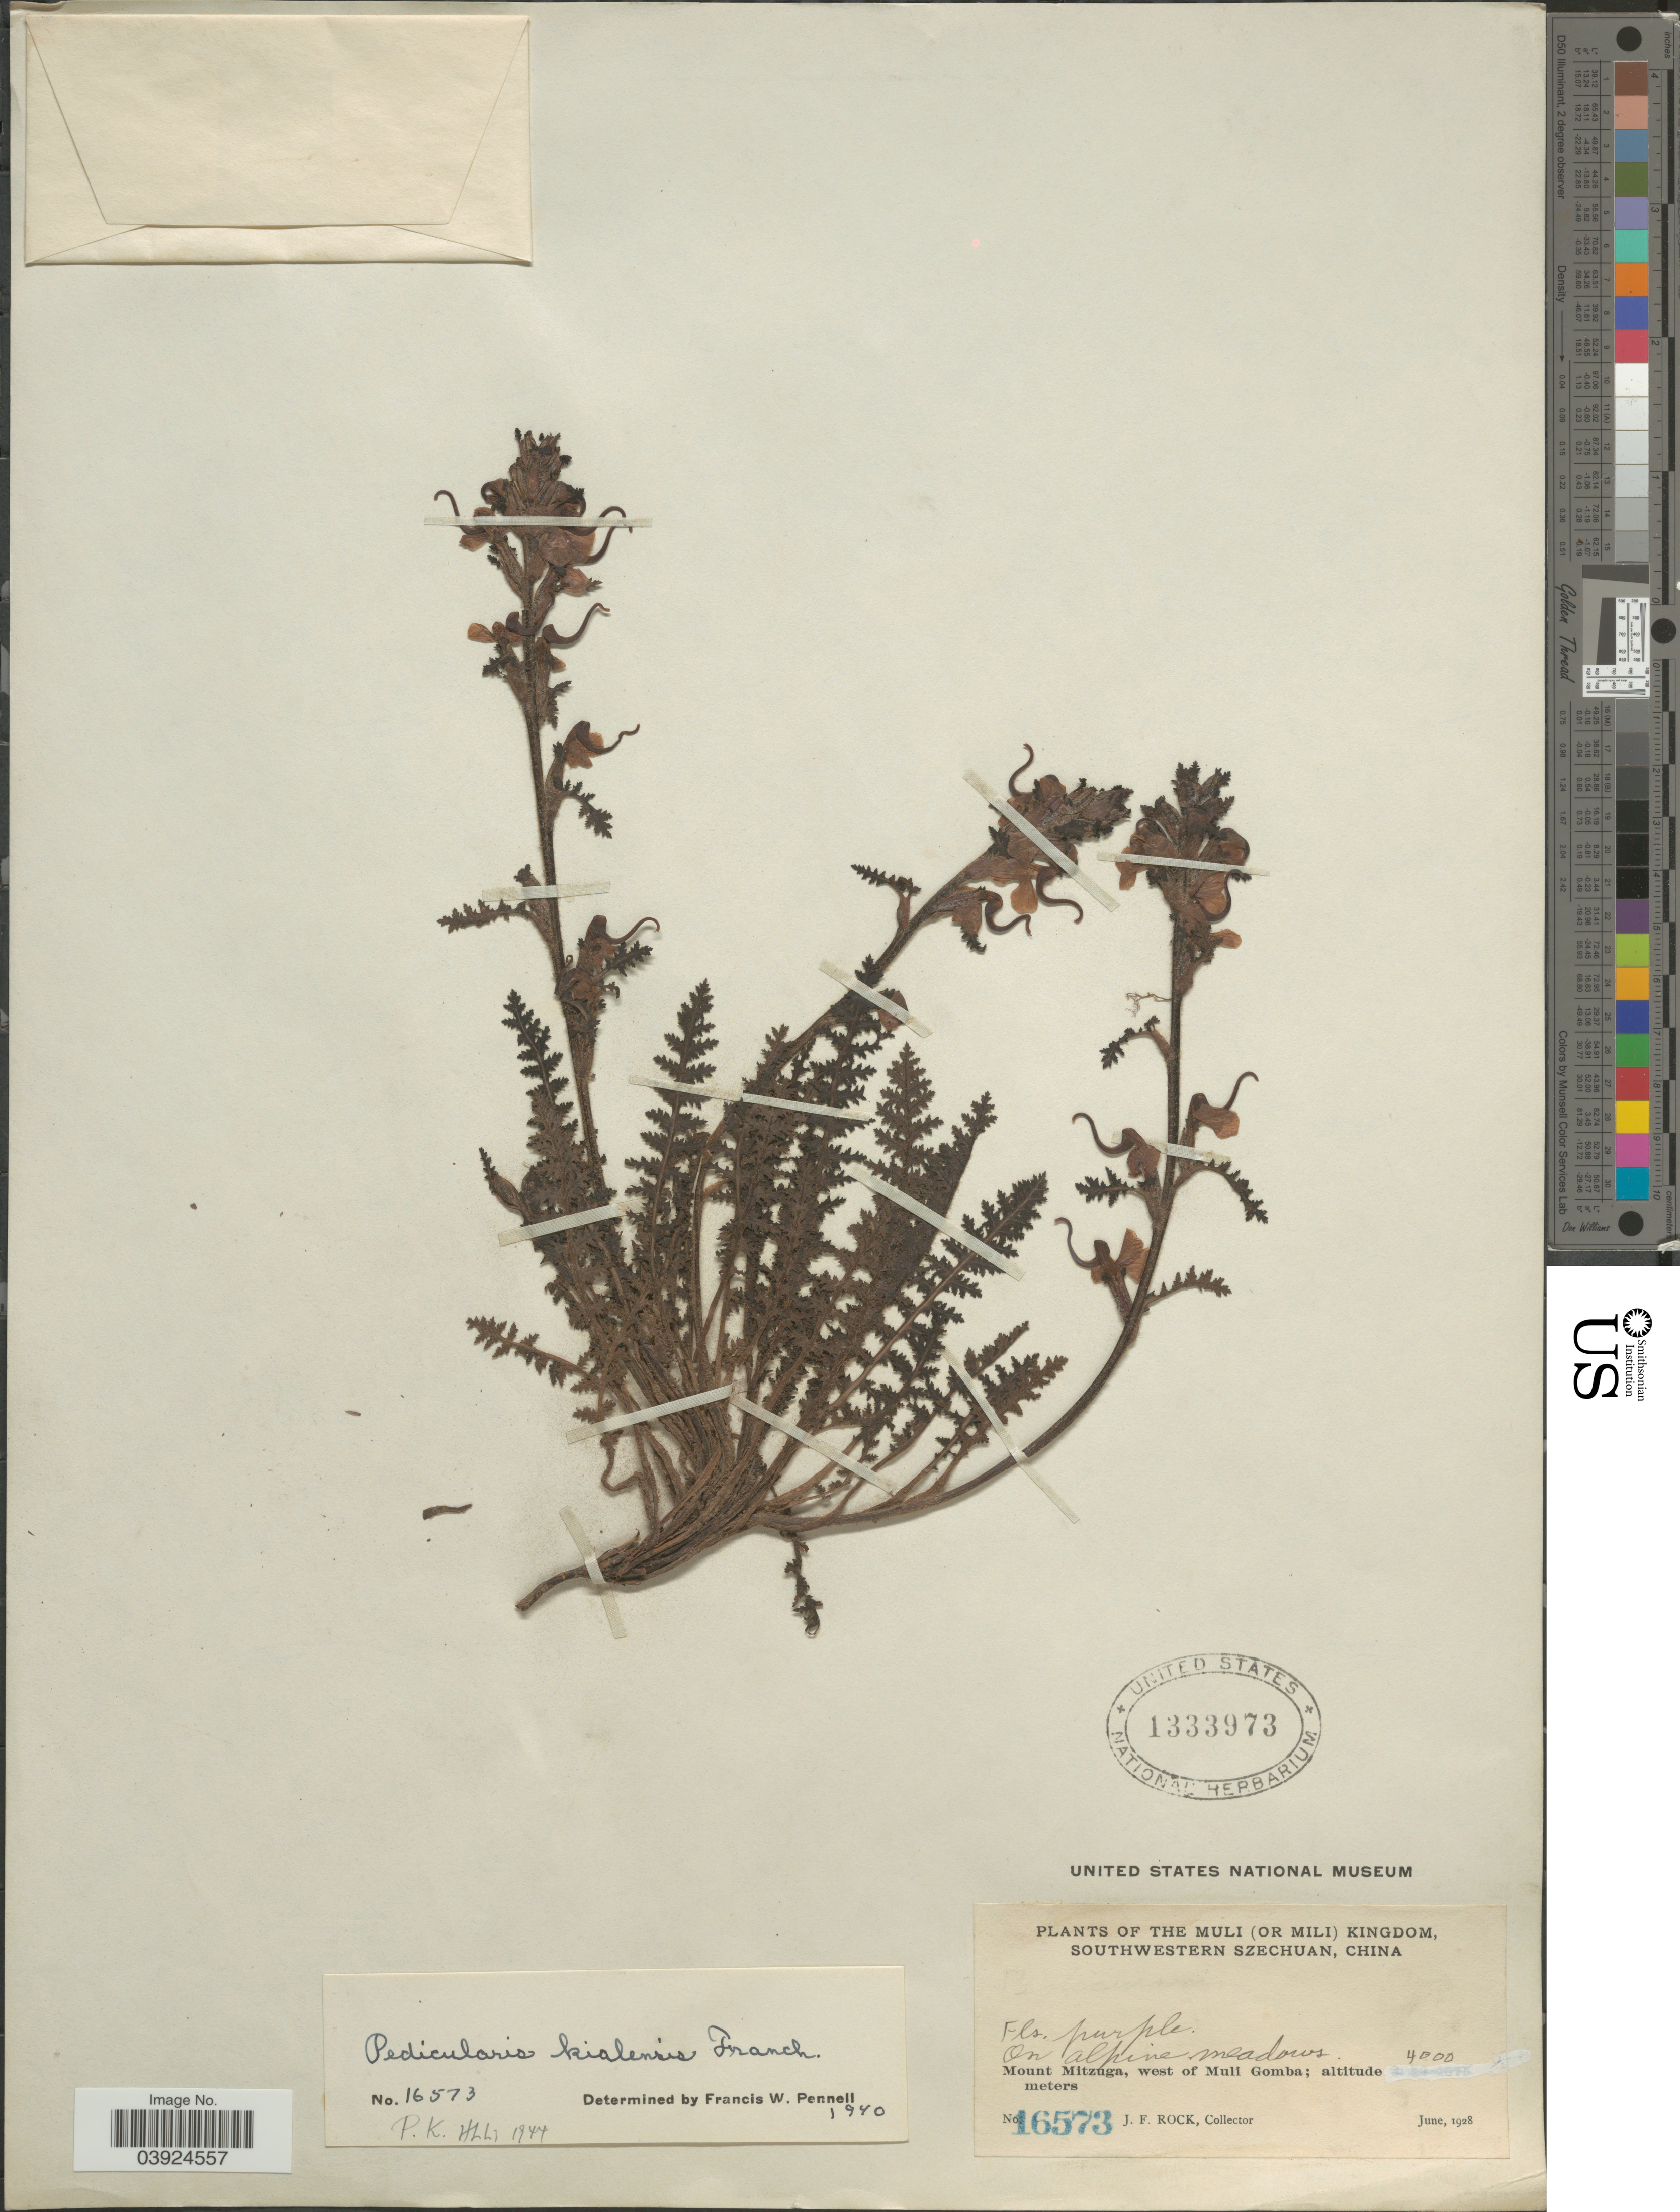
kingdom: Plantae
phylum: Tracheophyta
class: Magnoliopsida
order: Lamiales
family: Orobanchaceae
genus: Pedicularis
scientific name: Pedicularis kialensis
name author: Franch.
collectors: J. Rock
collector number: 16573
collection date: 1928-06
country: China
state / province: Sichuan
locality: The Muli (or Mili) Kingdom, southwestern Szechuan. Mount Mitzuga, west of Muli Gomba.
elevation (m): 4000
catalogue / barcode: US 1333973